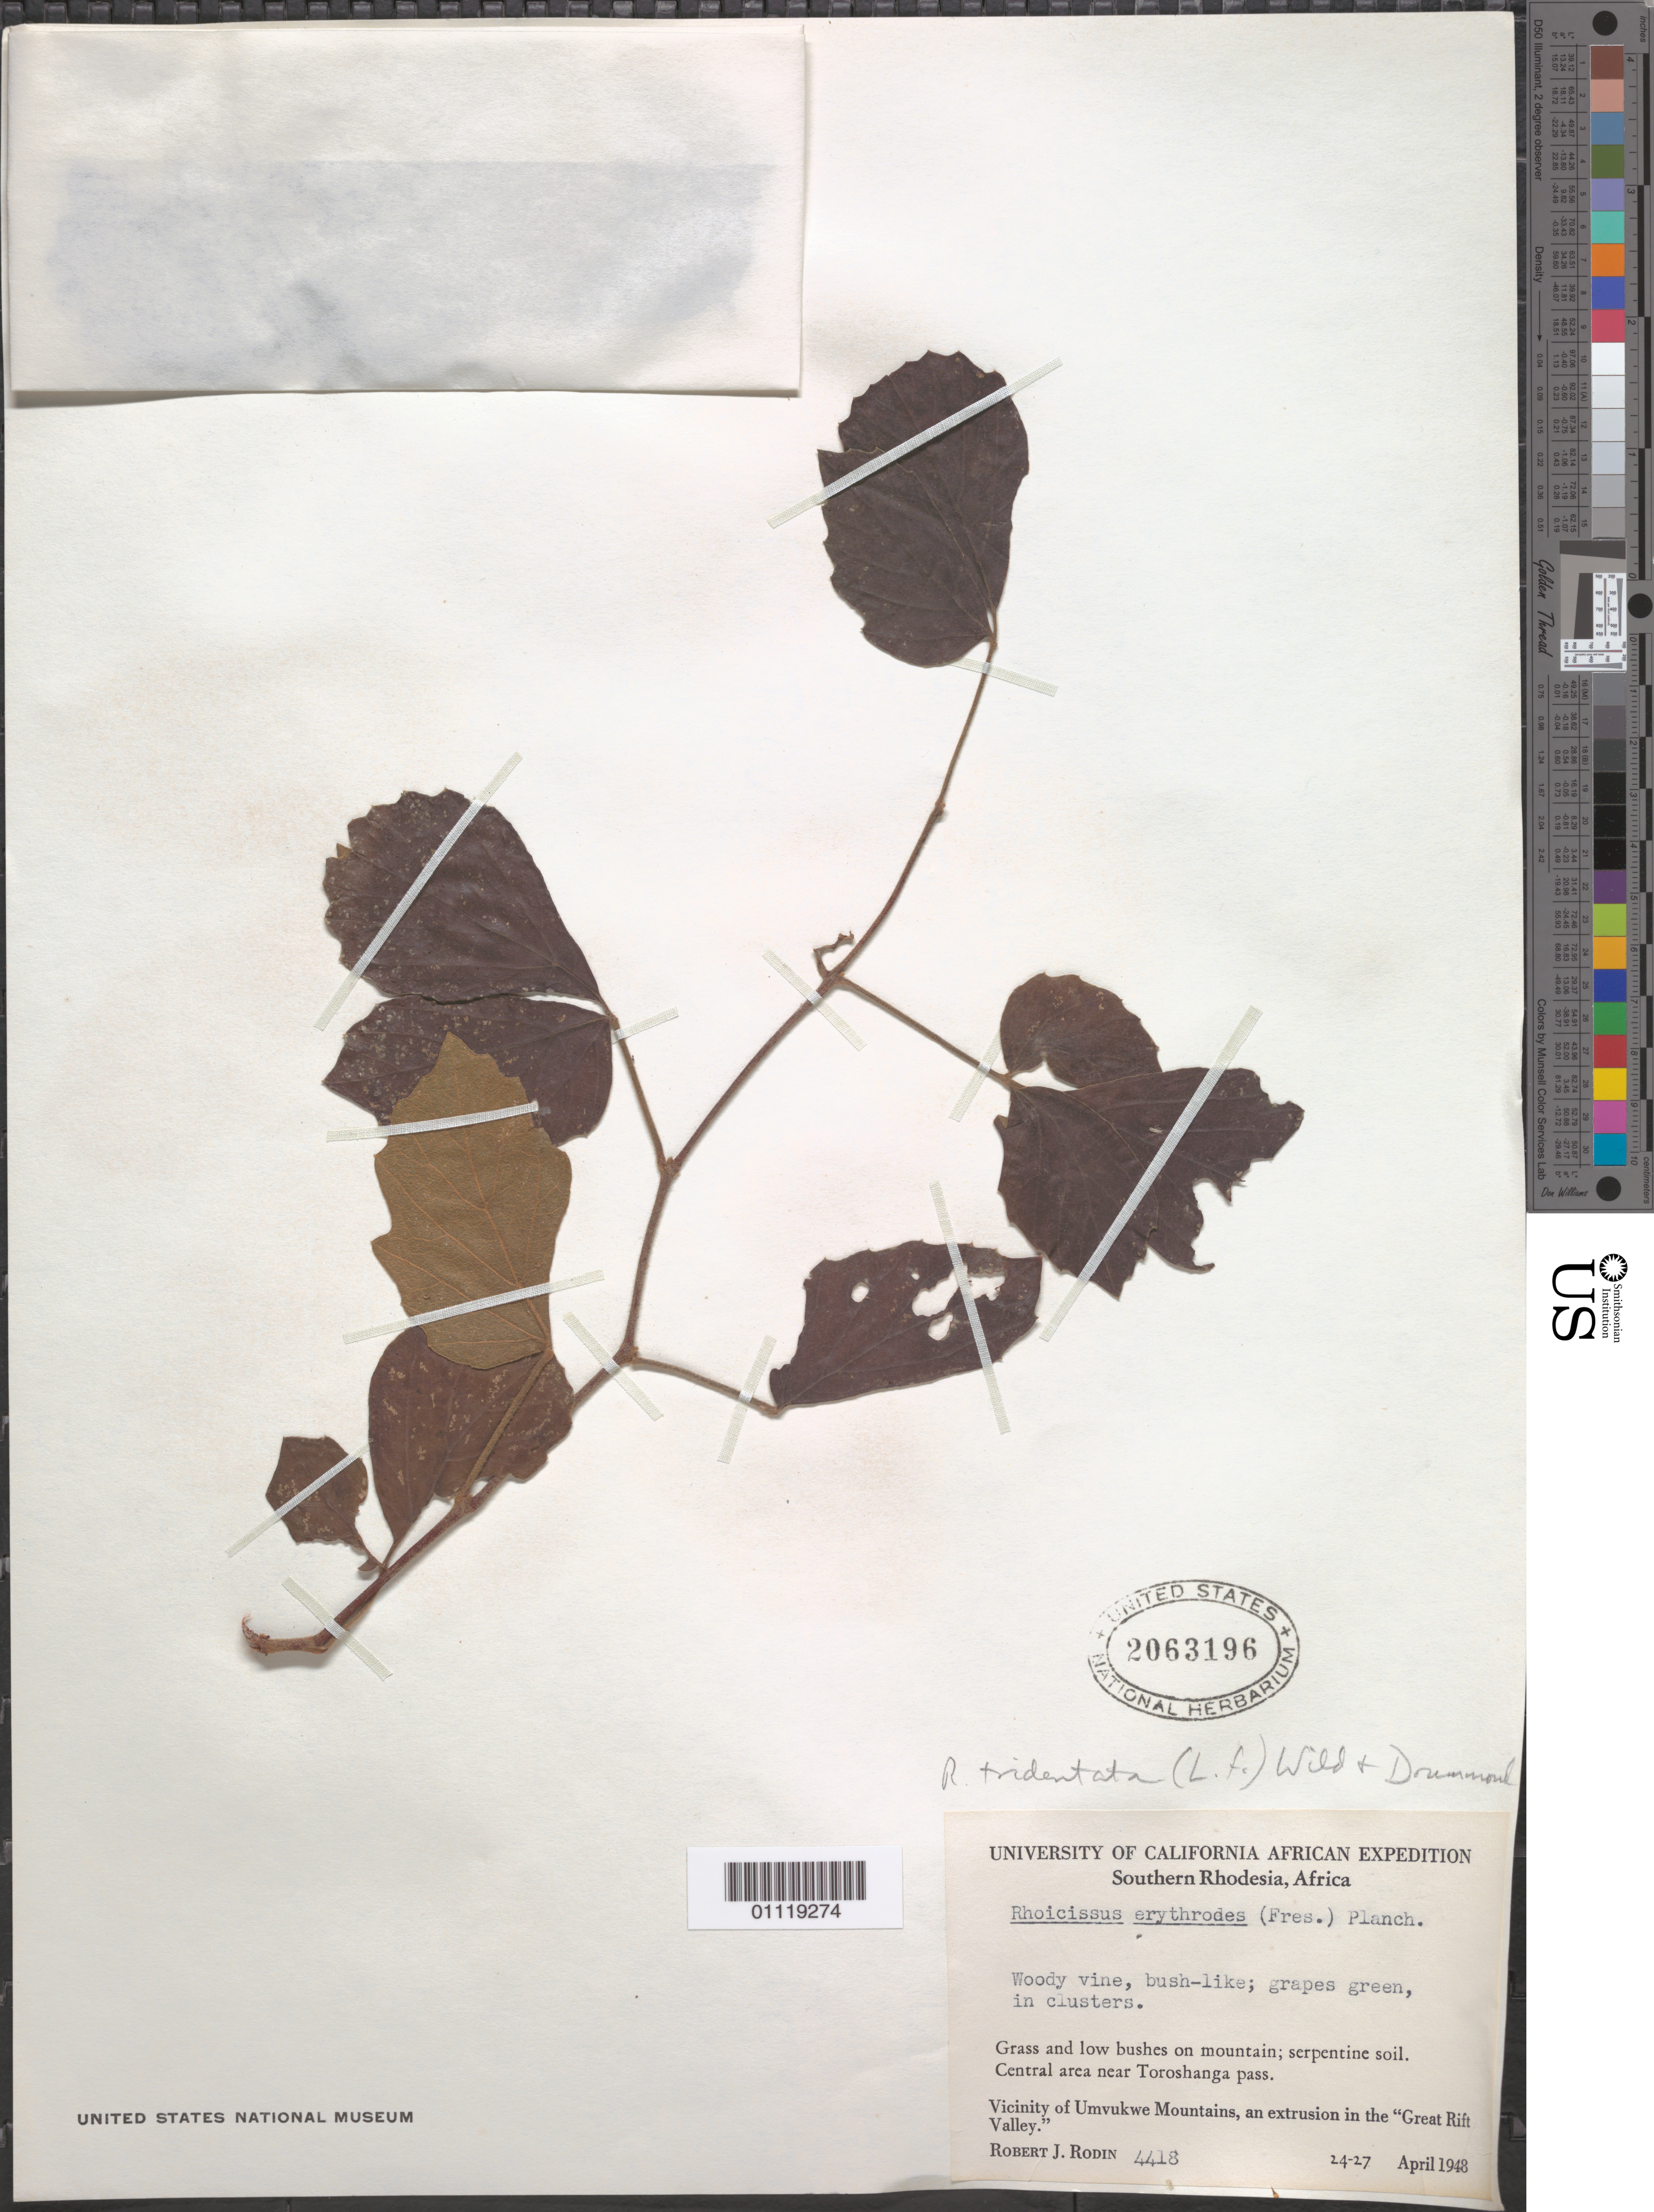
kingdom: Plantae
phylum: Tracheophyta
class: Magnoliopsida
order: Vitales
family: Vitaceae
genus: Rhoicissus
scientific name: Rhoicissus tridentata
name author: (L. f.) Wild & R.B. Drumm.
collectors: R. J. Rodin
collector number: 4418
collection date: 1948-04-14/1948-04-27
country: Zimbabwe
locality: Central area near Toroshanga pass. Vicinity of Umvukwe Mts, an extrusion in the "Great Rift Valley".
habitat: Grass and low bushes on Mt; serpentine soil, woody vine.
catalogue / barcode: US 2063196